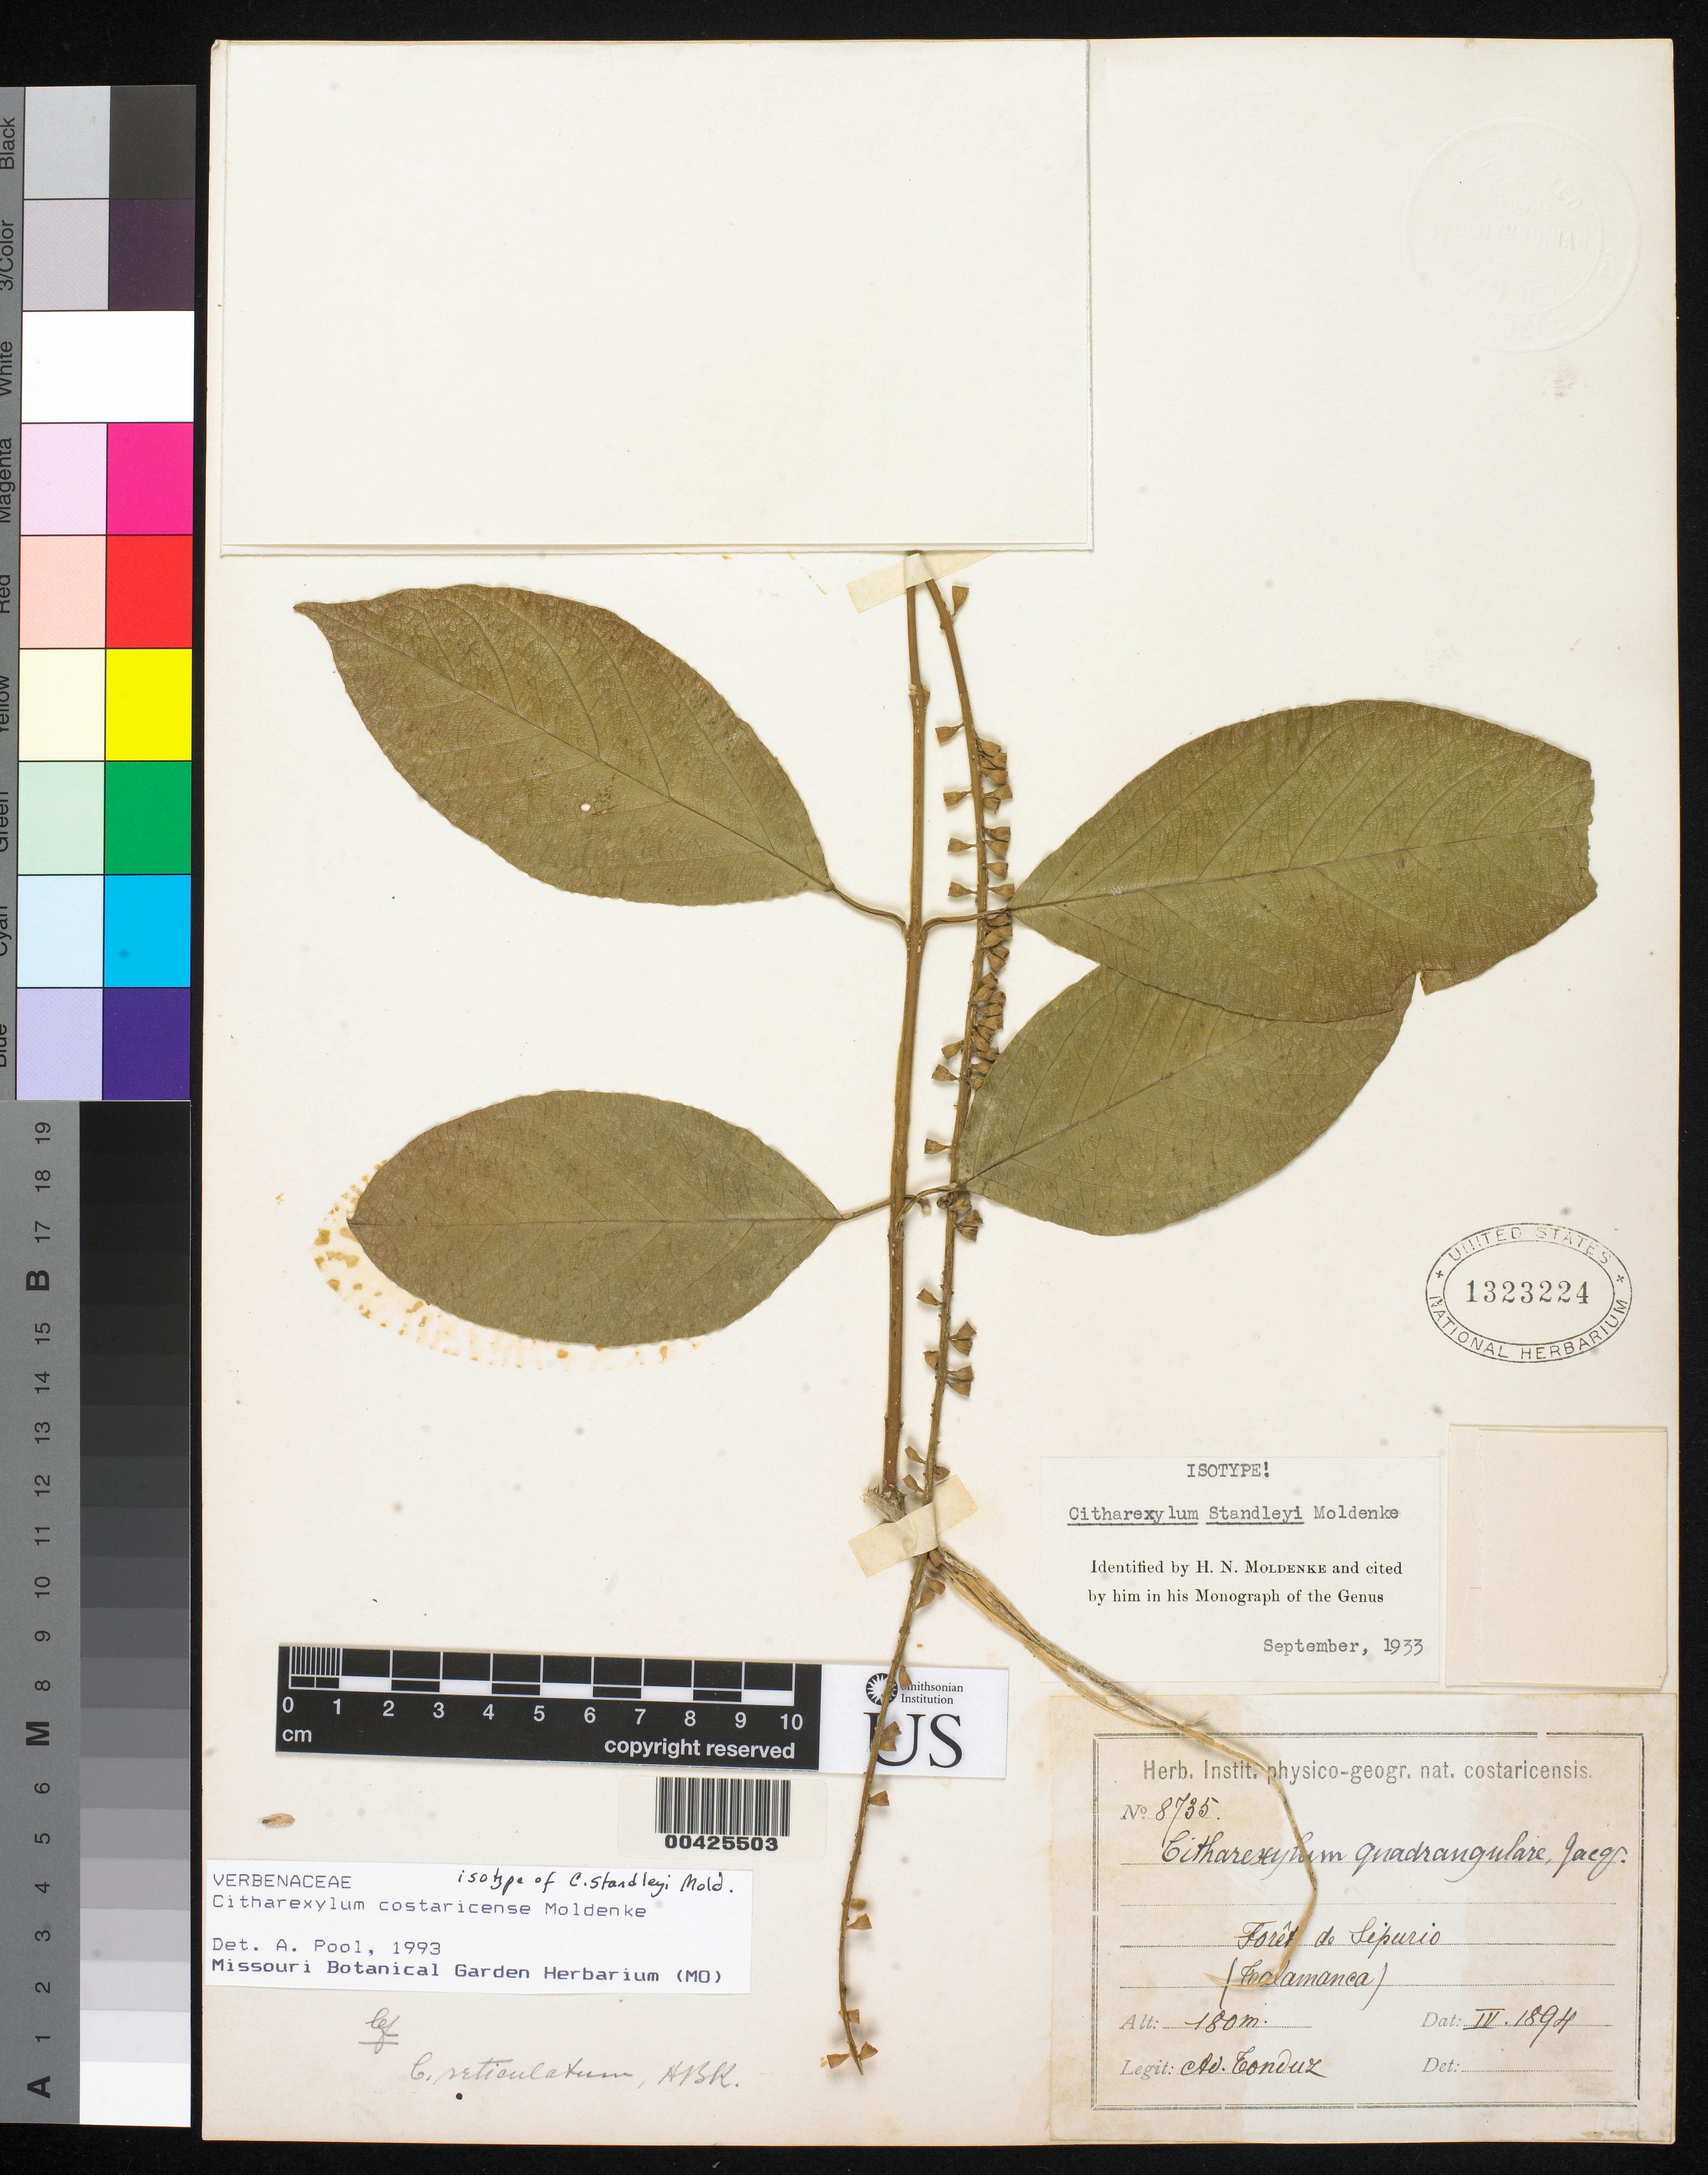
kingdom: Plantae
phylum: Tracheophyta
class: Magnoliopsida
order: Lamiales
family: Verbenaceae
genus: Citharexylum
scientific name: Citharexylum standleyi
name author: Moldenke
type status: Isotype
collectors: A. Tonduz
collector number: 8735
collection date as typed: Apr 1894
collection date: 1894-04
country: Costa Rica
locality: Talamanca, forets de Sipurio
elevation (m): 180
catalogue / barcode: US 1323224